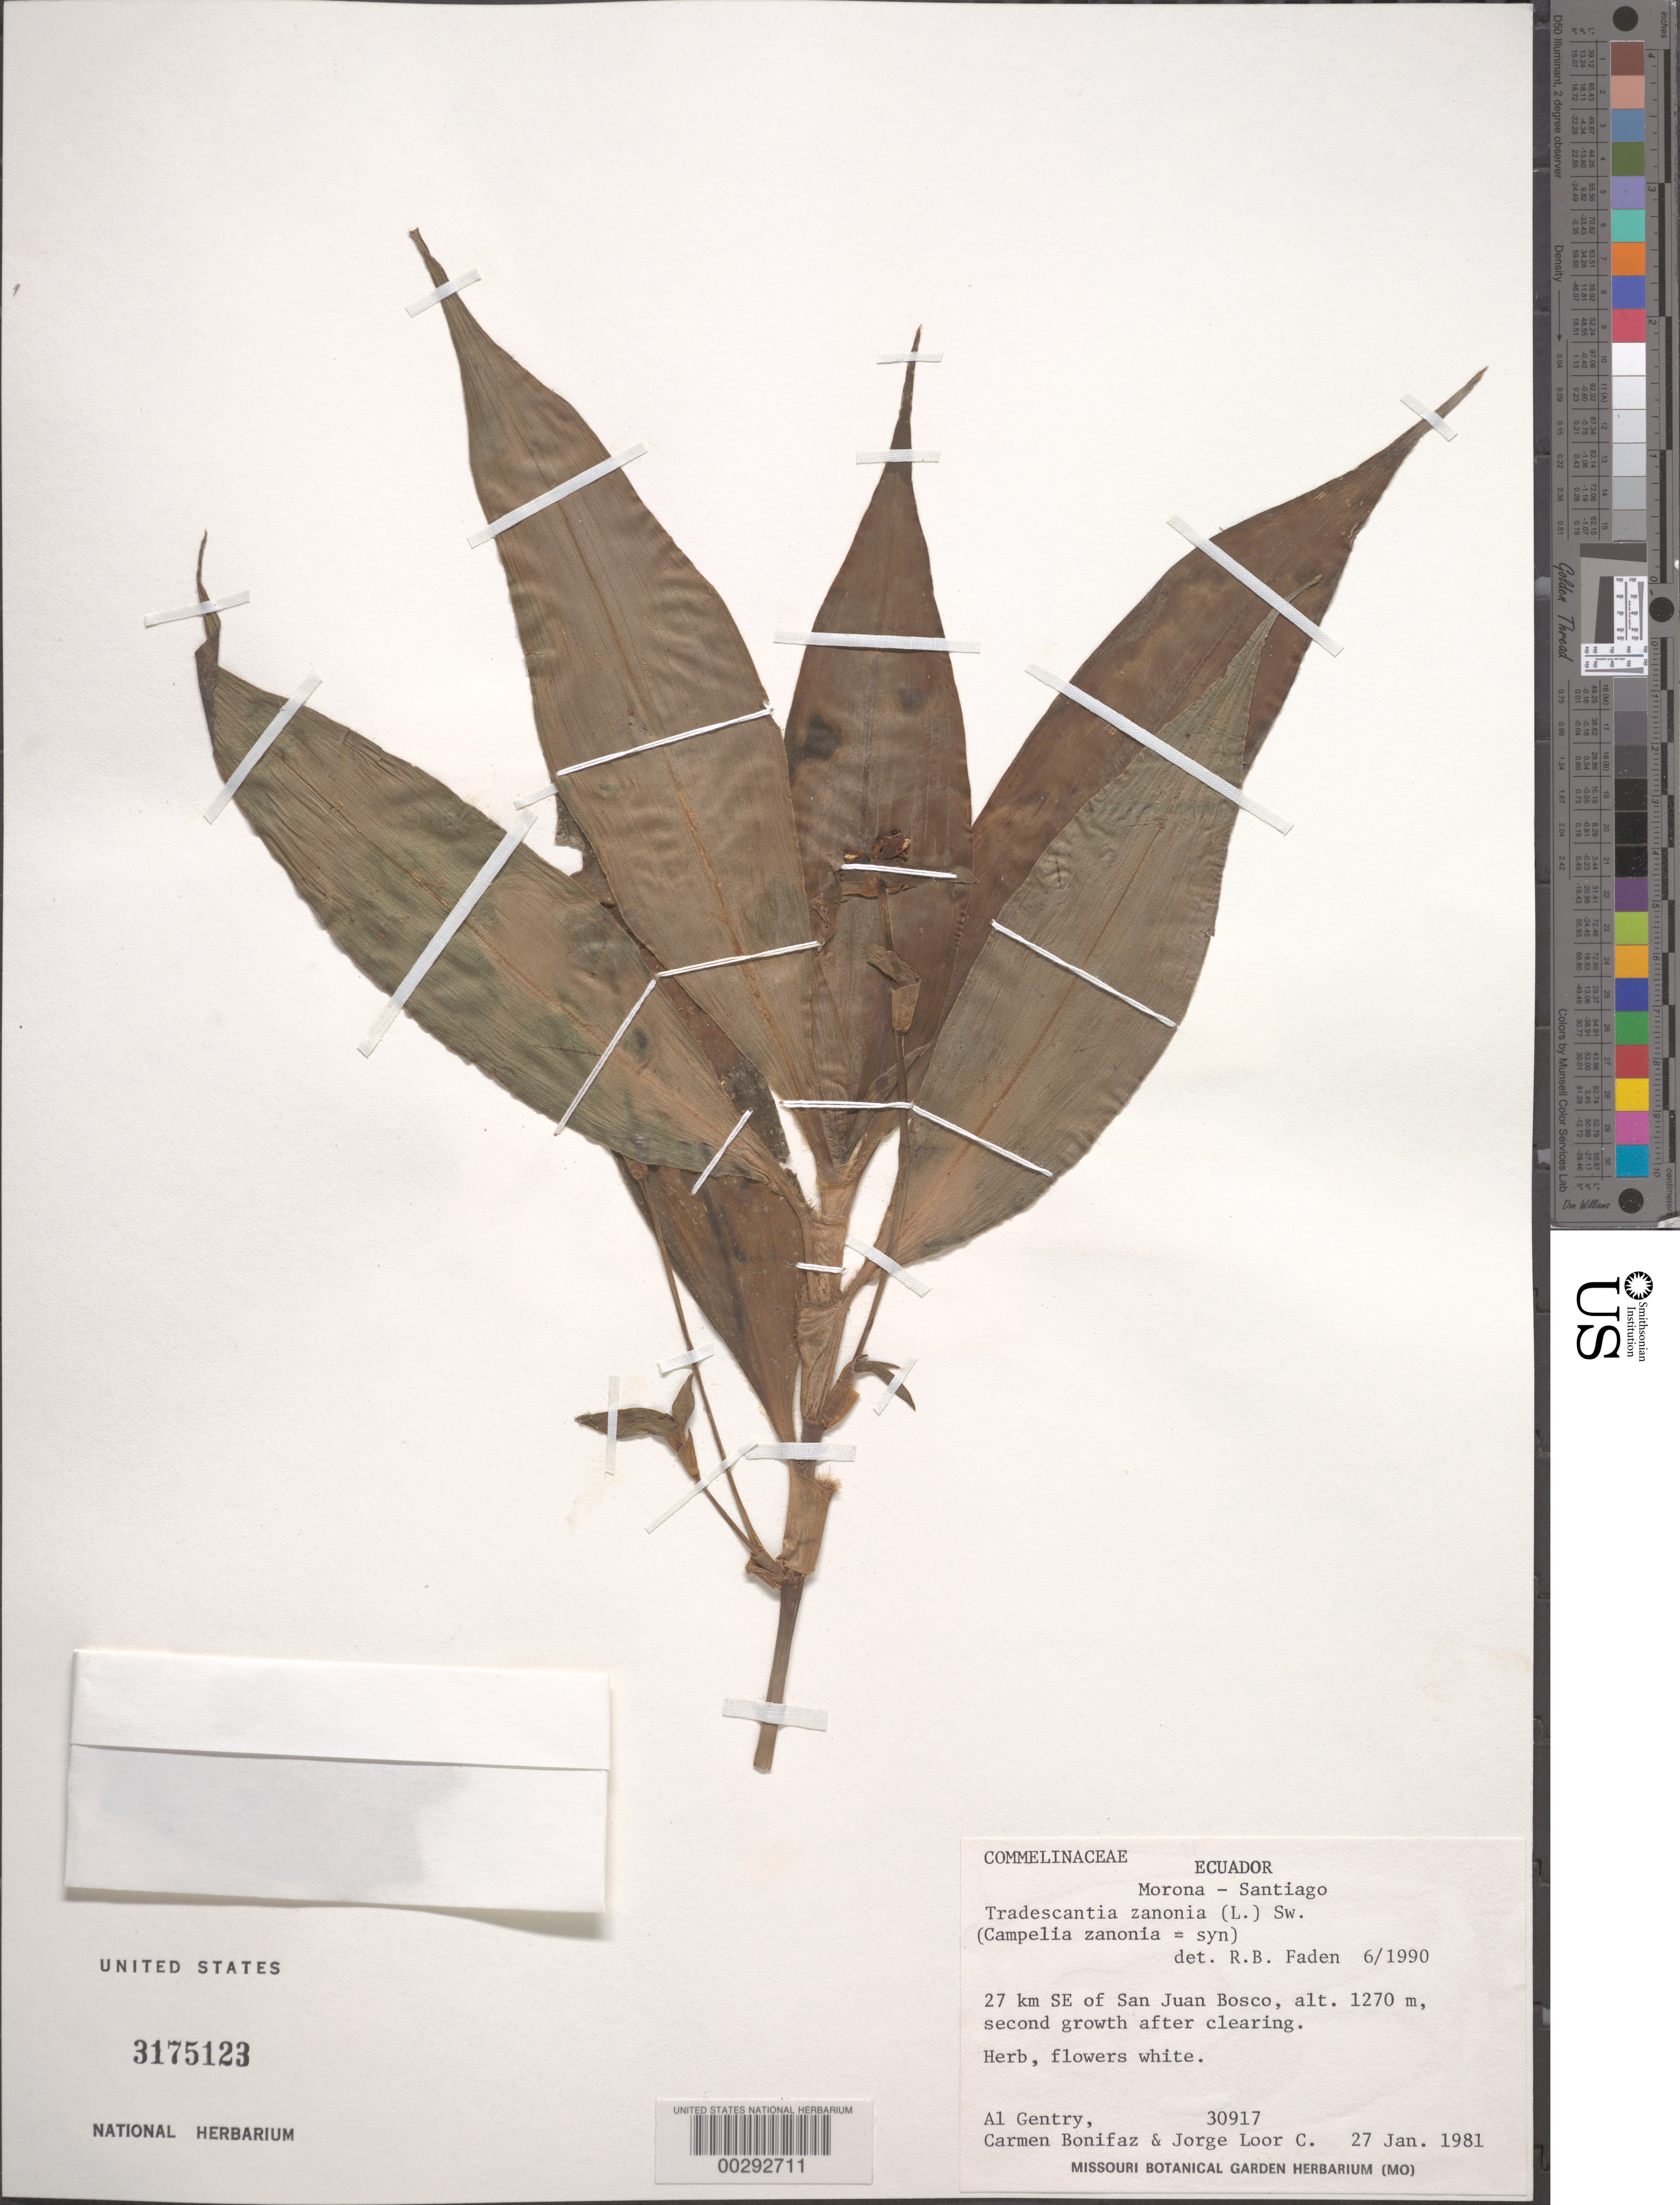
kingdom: Plantae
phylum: Tracheophyta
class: Liliopsida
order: Commelinales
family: Commelinaceae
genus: Tradescantia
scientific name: Tradescantia zanonia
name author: (L.) Sw.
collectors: A. H. Gentry, C. Bonifaz & J. Loor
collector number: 30917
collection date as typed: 27 Jan 1981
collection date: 1981-01-27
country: Ecuador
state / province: Morona-Santiago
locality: Se of San Juan bosco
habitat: Second growth after clearing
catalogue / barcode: US 3175123